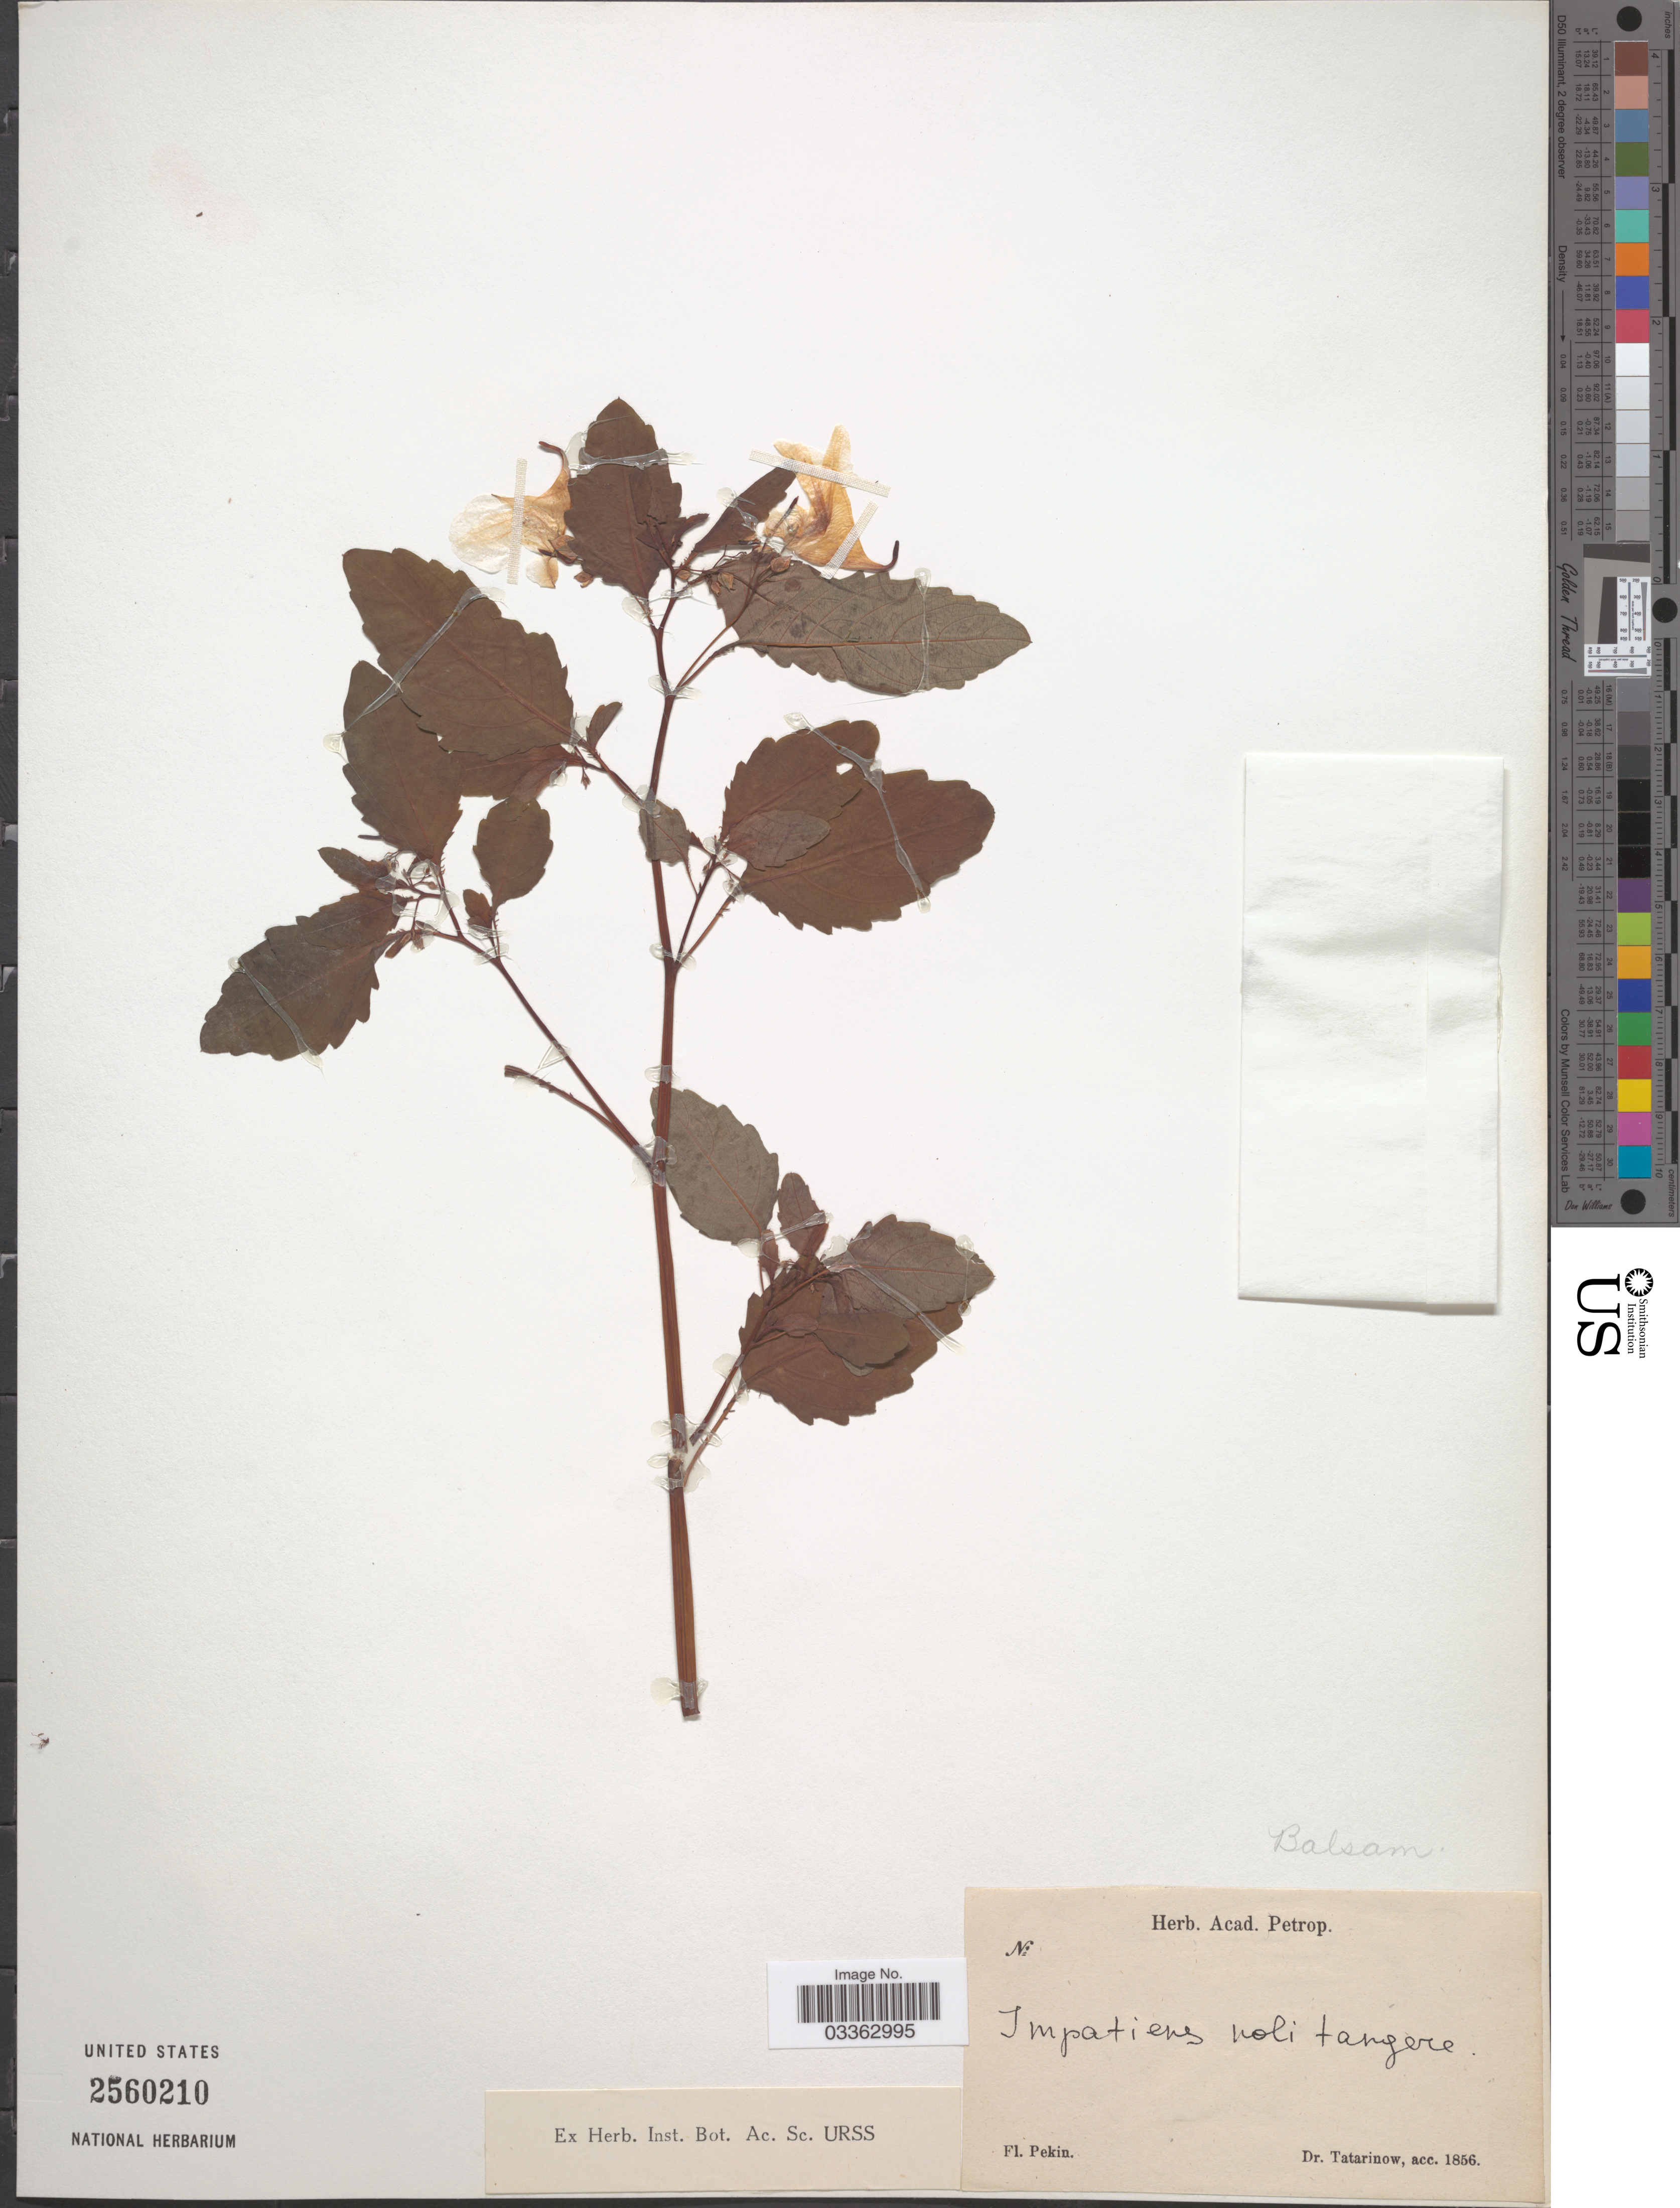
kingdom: Plantae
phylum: Tracheophyta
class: Magnoliopsida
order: Ericales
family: Balsaminaceae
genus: Impatiens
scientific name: Impatiens noli-tangere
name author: L.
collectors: -. Tatarinow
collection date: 1856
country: China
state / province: Beijing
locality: Pekin.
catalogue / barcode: US 2560210